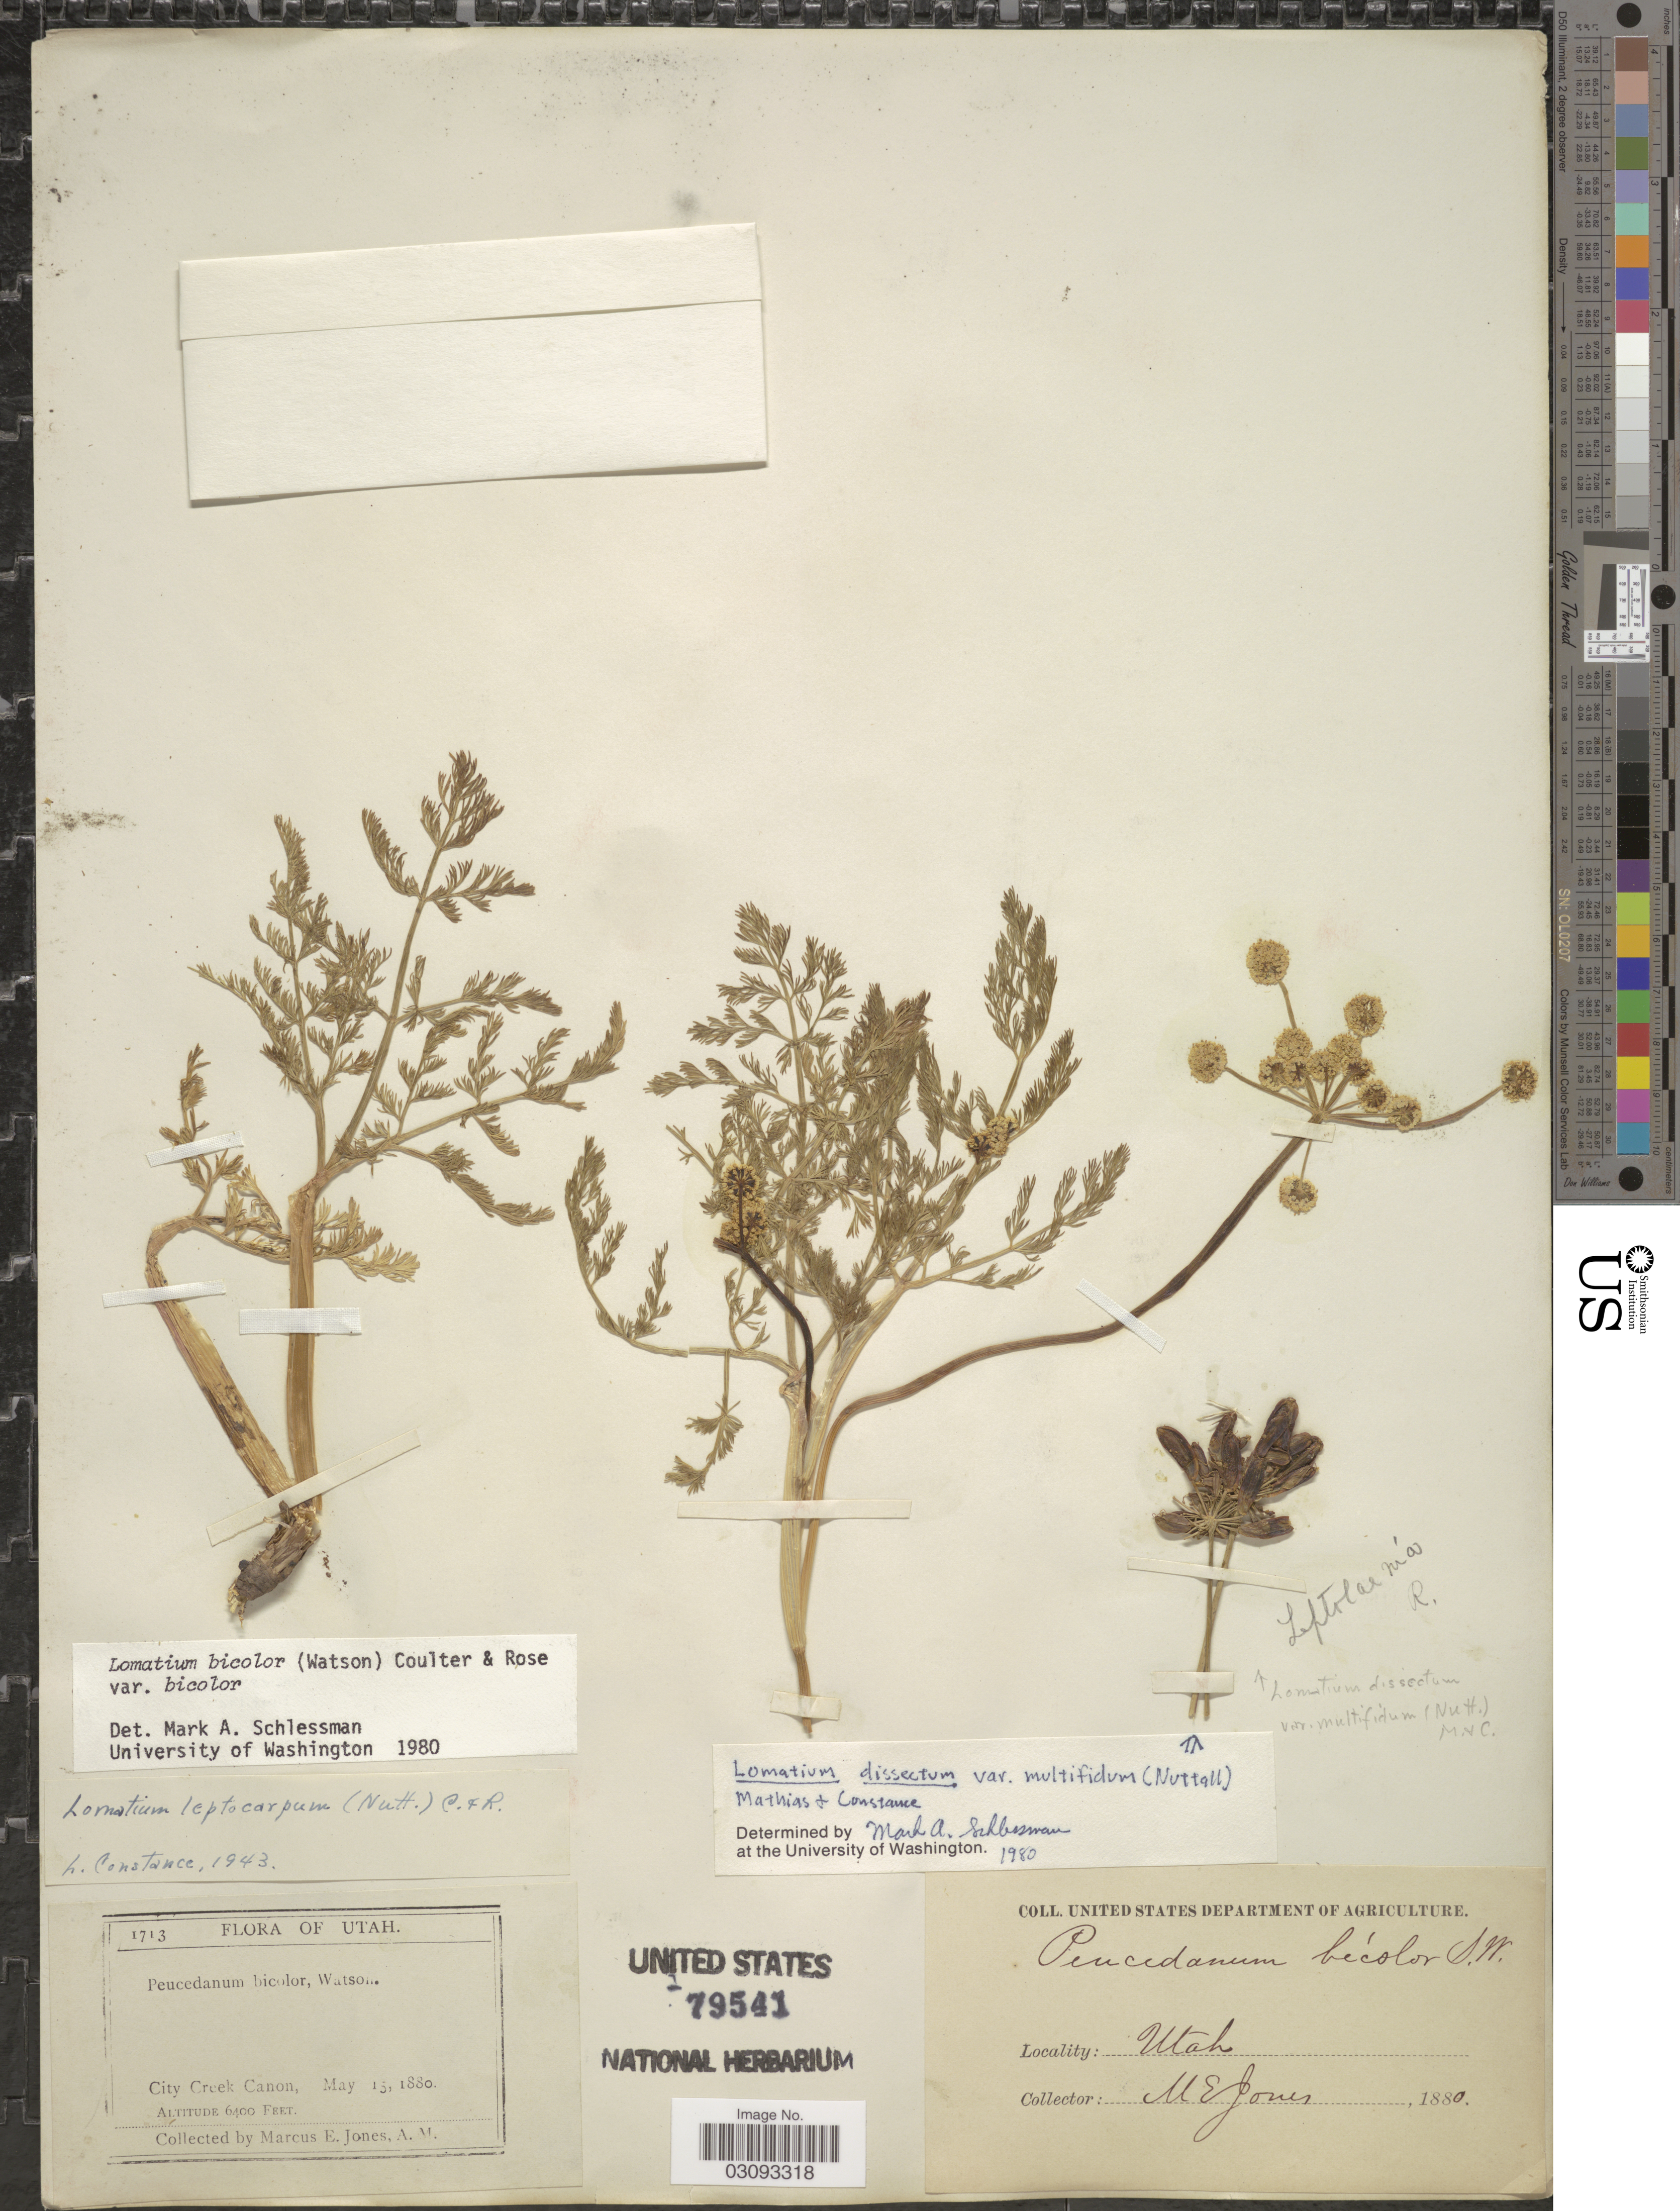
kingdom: Plantae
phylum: Tracheophyta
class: Magnoliopsida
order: Apiales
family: Apiaceae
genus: Lomatium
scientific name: Lomatium bicolor var. bicolor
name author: (S. Watson) J.M. Coult. & Rose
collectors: M. E. Jones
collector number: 1713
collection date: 1880-05-15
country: United States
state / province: Utah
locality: City Creek Canon.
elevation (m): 1951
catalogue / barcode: US 79541